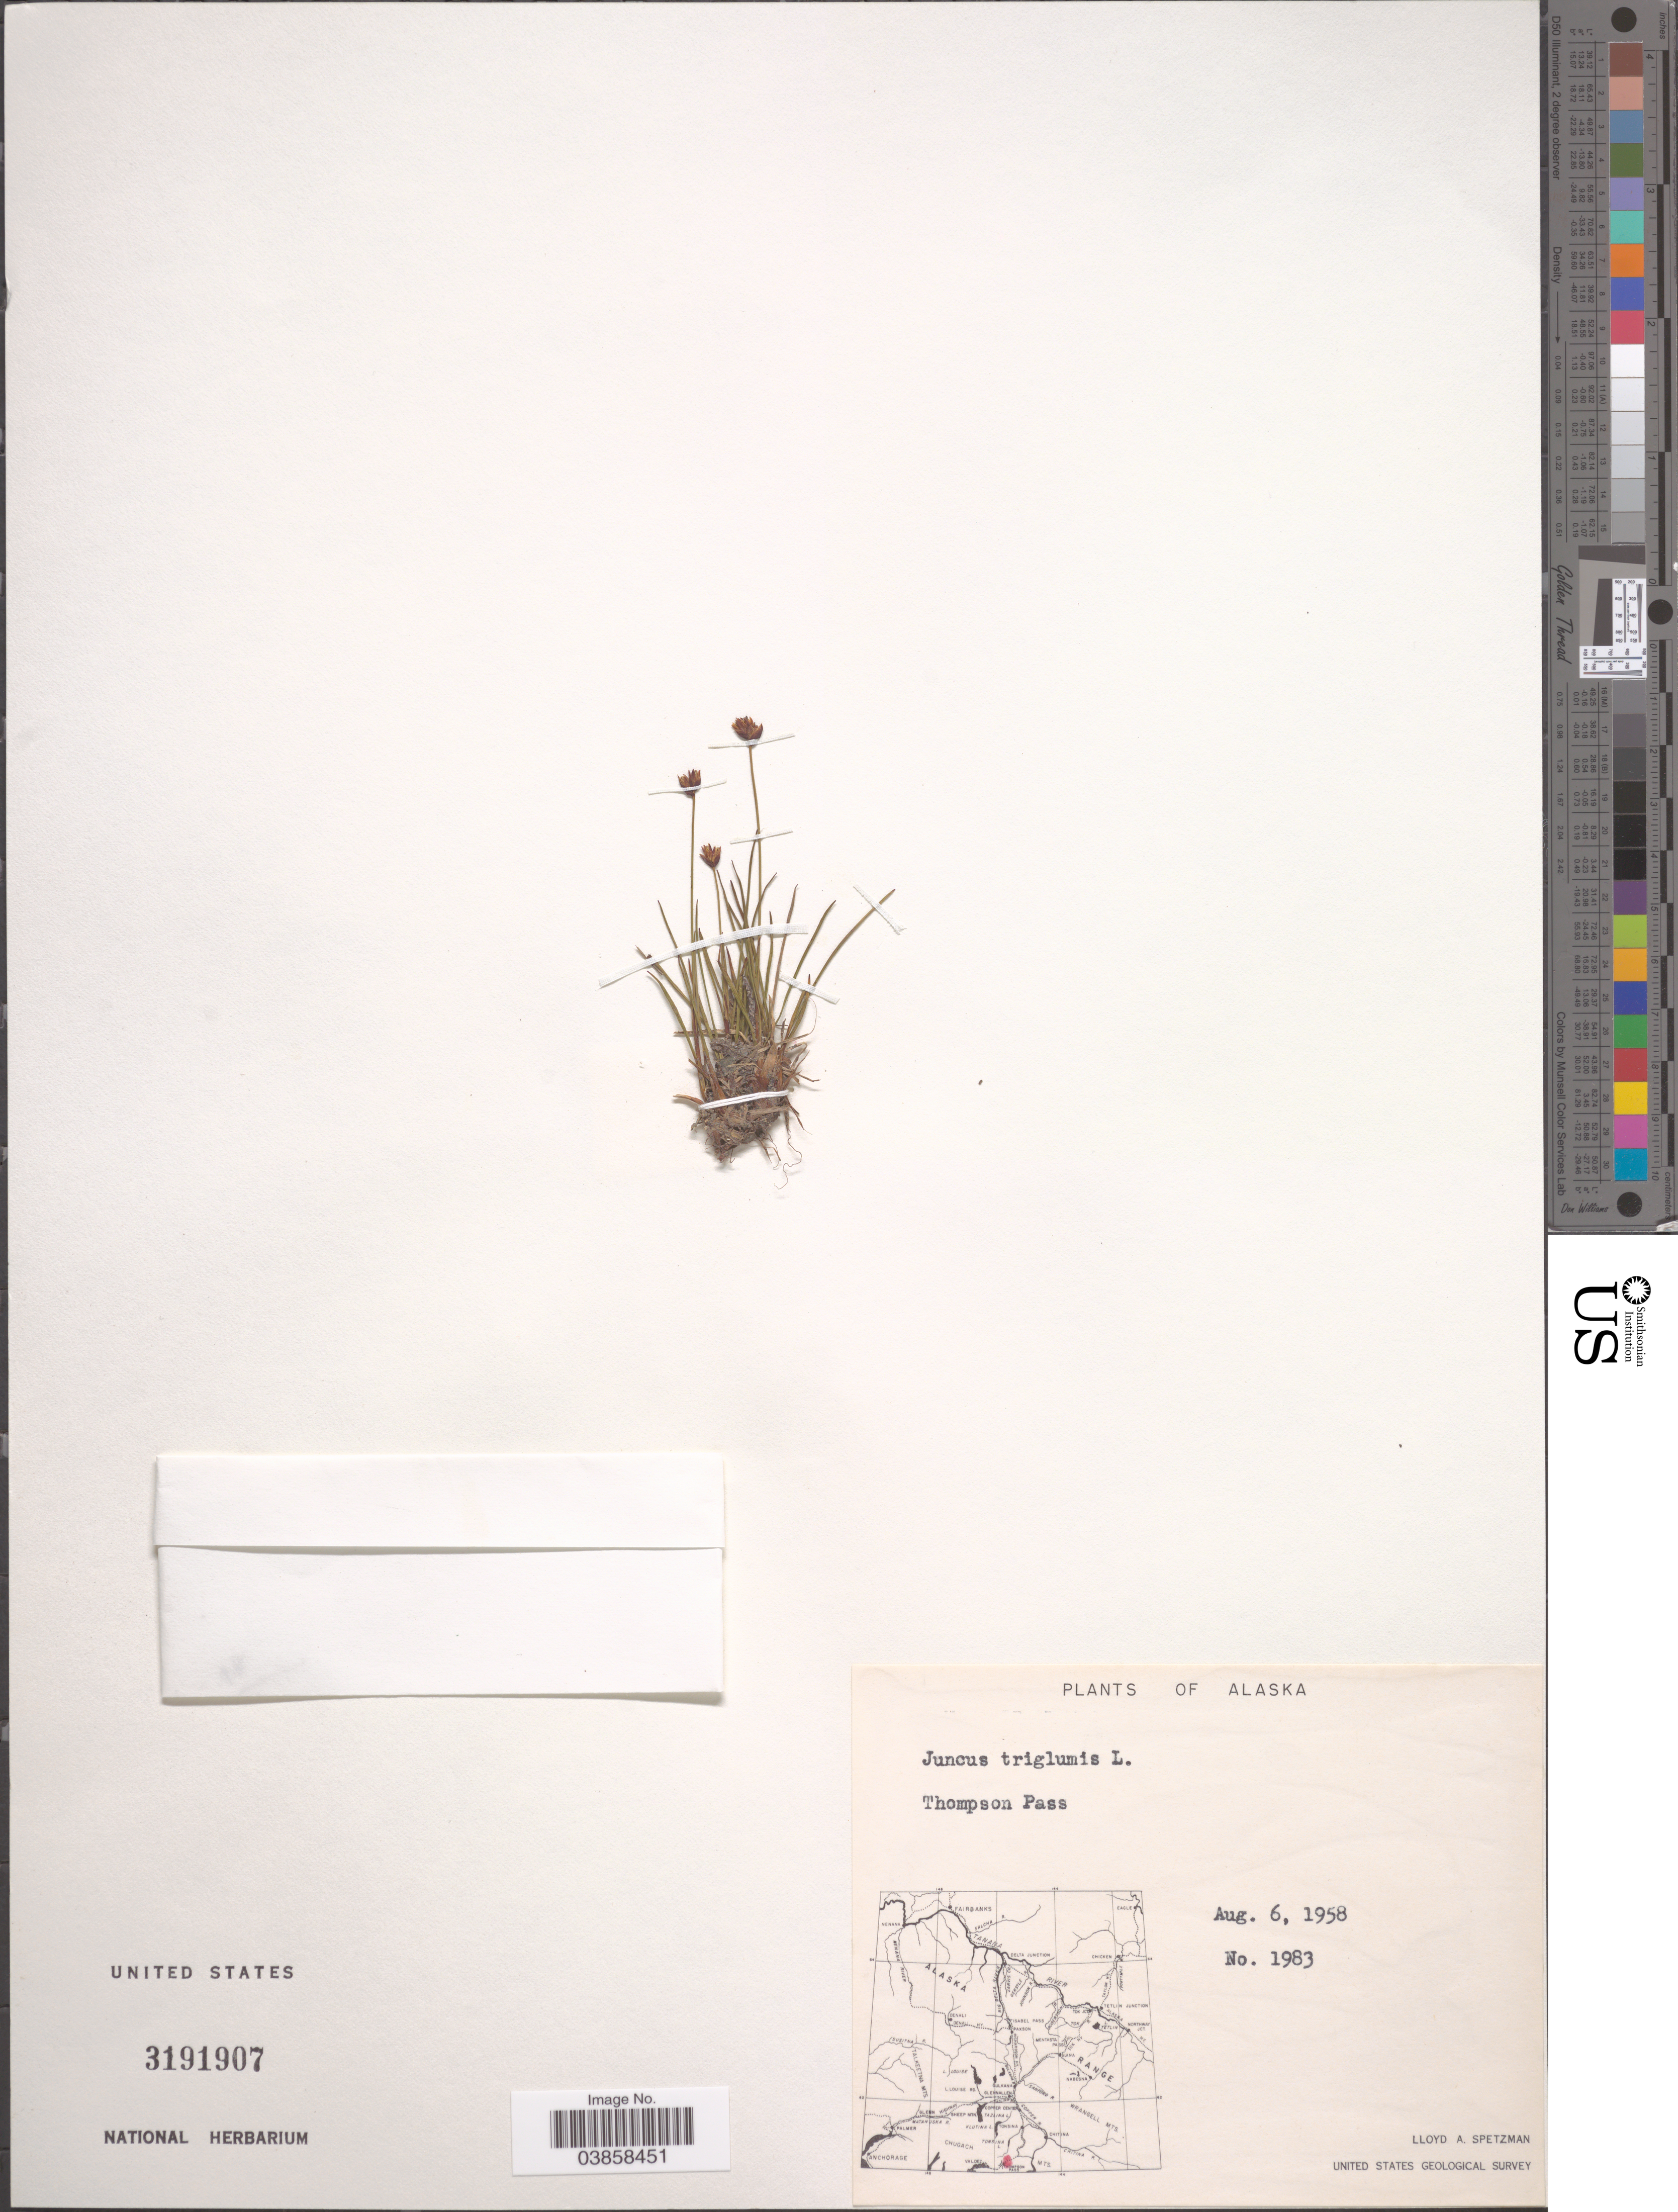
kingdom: Plantae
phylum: Tracheophyta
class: Liliopsida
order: Poales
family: Juncaceae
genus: Juncus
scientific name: Juncus triglumis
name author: L.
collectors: L. Spetzman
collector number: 1983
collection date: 1958-08-06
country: United States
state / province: Alaska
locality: Thompson Pass.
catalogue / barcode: US 3191907